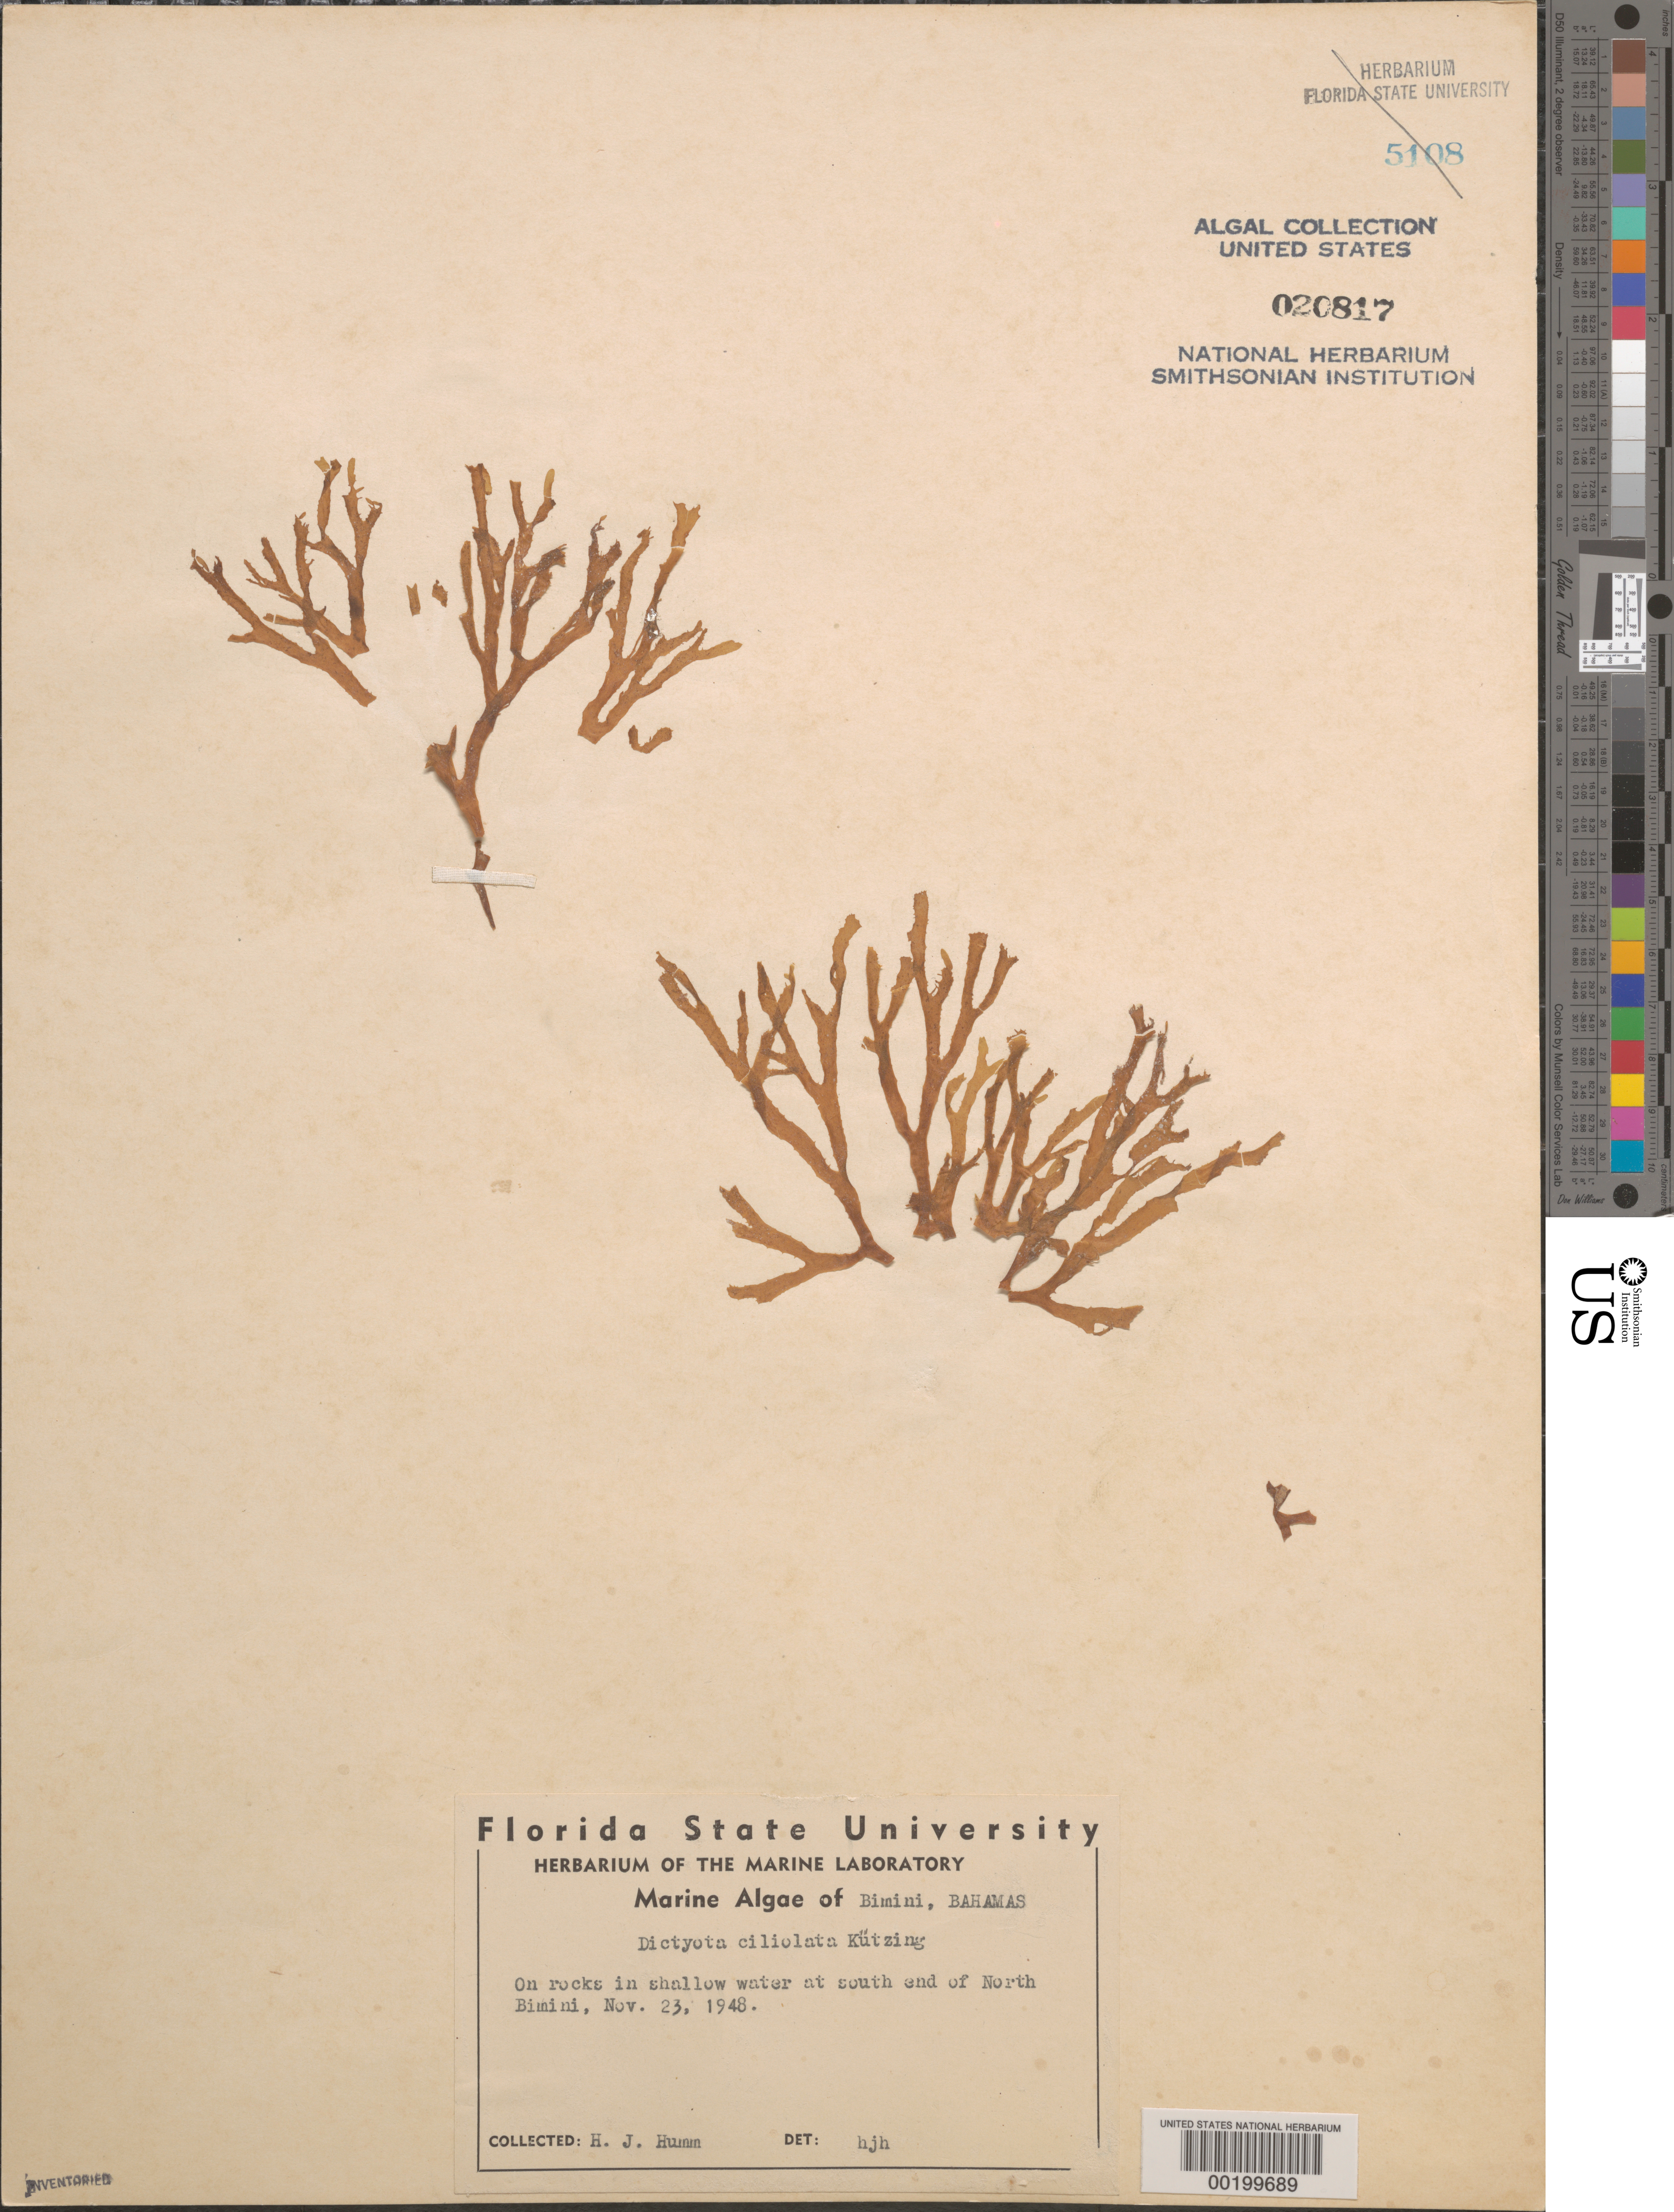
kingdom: Chromista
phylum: Ochrophyta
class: Phaeophyceae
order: Dictyotales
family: Dictyotaceae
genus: Dictyota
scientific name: Dictyota ciliolata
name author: Sond. ex Kütz.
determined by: Humm, Harold J.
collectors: H. J. Humm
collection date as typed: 23 Nov 1948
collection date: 1948-11-23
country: Bahamas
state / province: Biminis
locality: North bimini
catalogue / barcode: US 20817